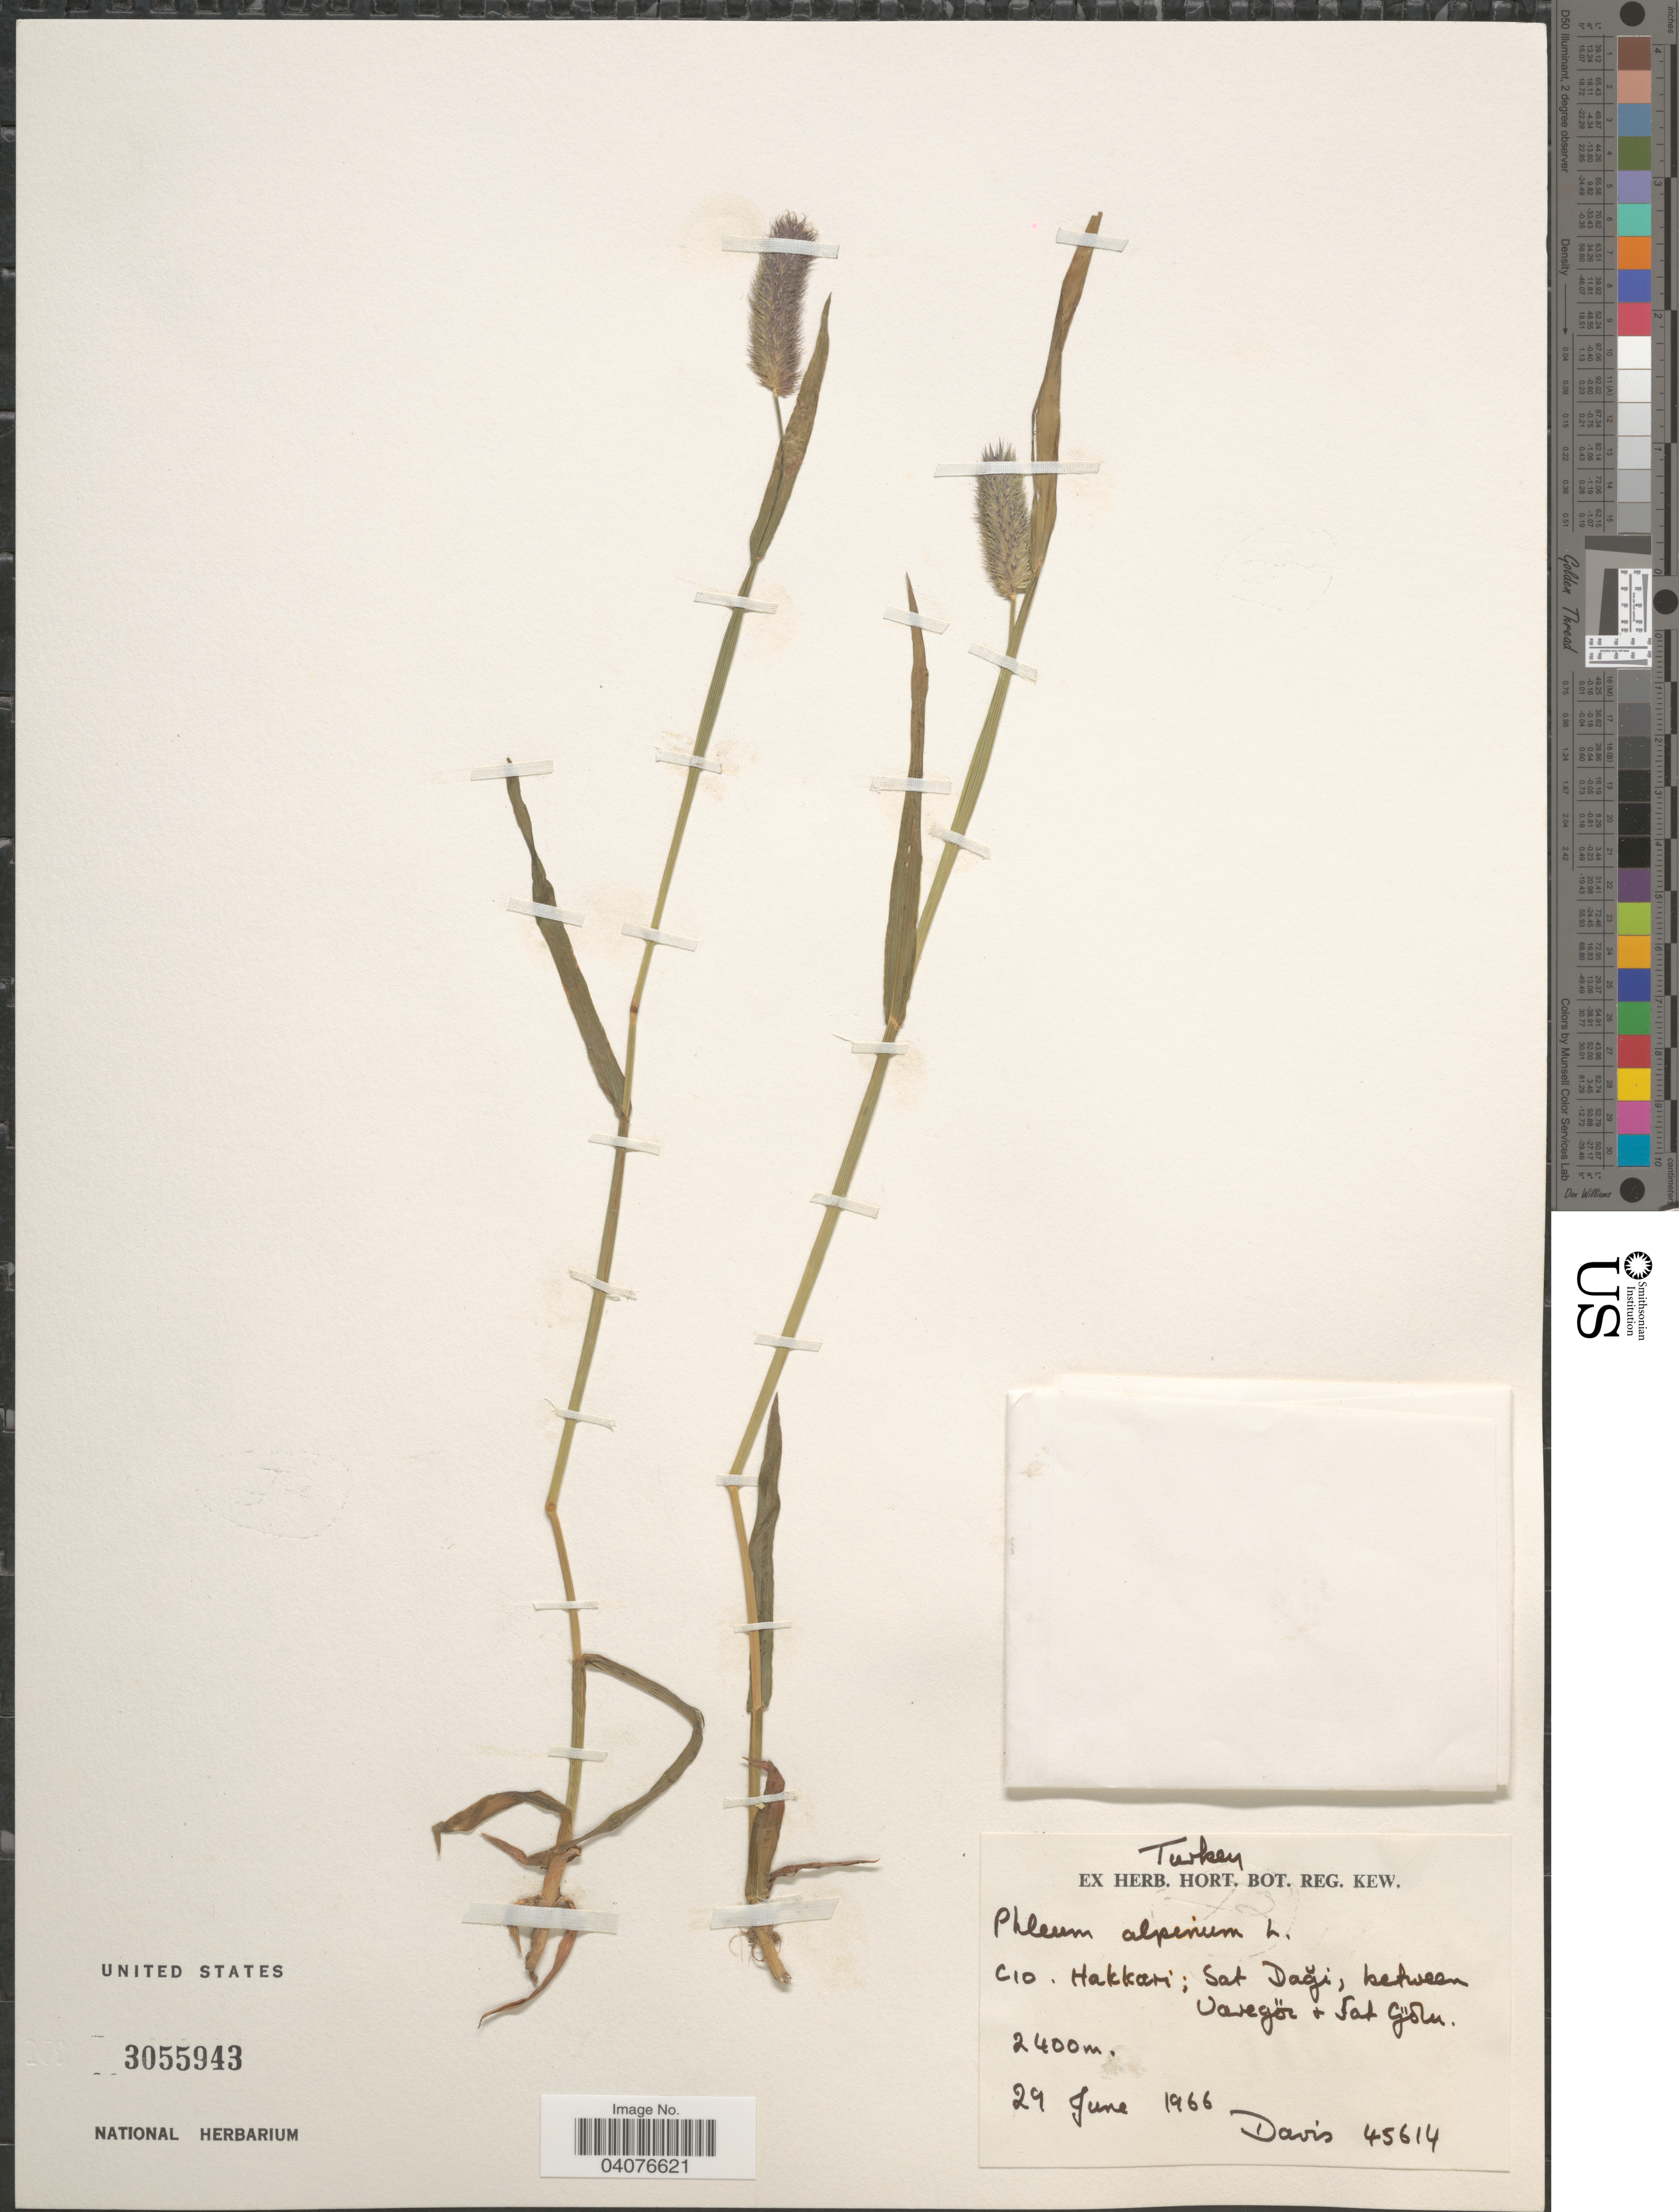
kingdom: Plantae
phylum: Tracheophyta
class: Liliopsida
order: Poales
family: Poaceae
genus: Phleum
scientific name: Phleum alpinum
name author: L.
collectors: -. Davis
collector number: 45614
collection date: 1966-09-29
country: Turkey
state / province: Hakkari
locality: C10 Sat Daği, between Vargöi & Sat Gölu.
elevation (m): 2400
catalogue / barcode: US 3055943